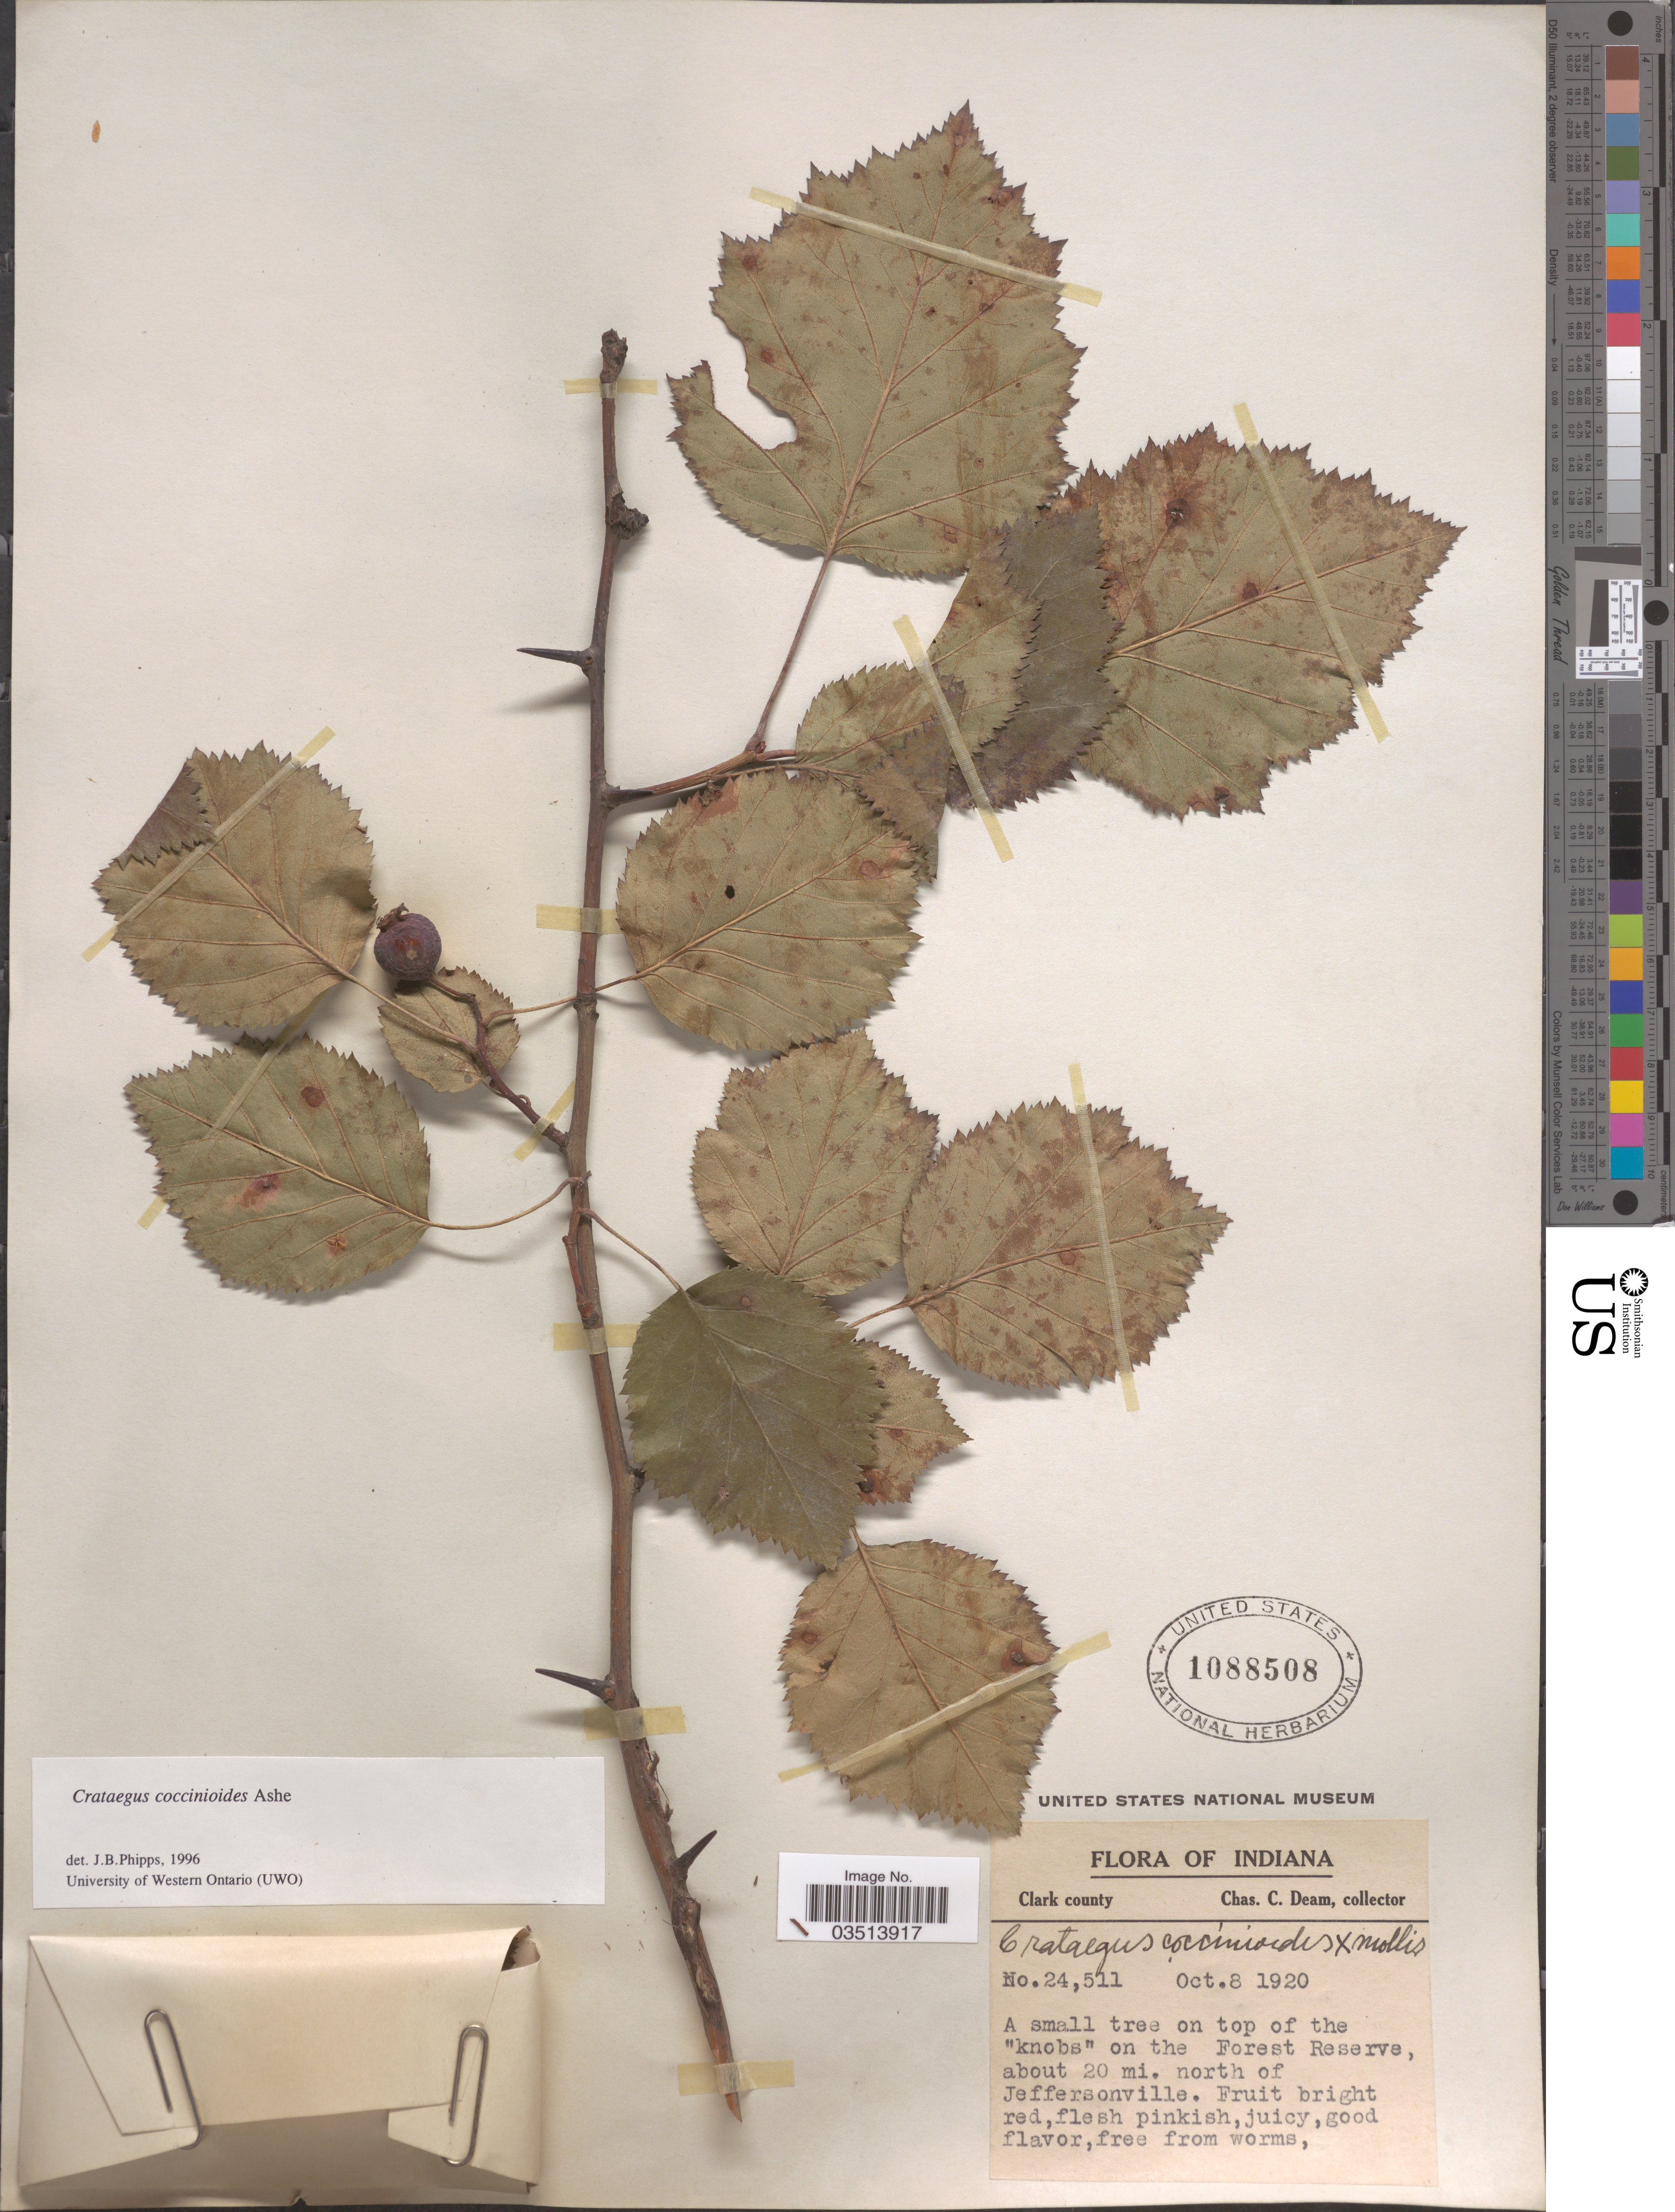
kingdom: Plantae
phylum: Tracheophyta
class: Magnoliopsida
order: Rosales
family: Rosaceae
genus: Crataegus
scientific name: Crataegus coccinioides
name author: Ashe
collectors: C. C. Deam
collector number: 24511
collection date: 1920-10-08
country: United States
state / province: Indiana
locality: Clark county. On the Forest Reserve, about 20 mi. north of Jeffersonville.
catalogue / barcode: US 1088508